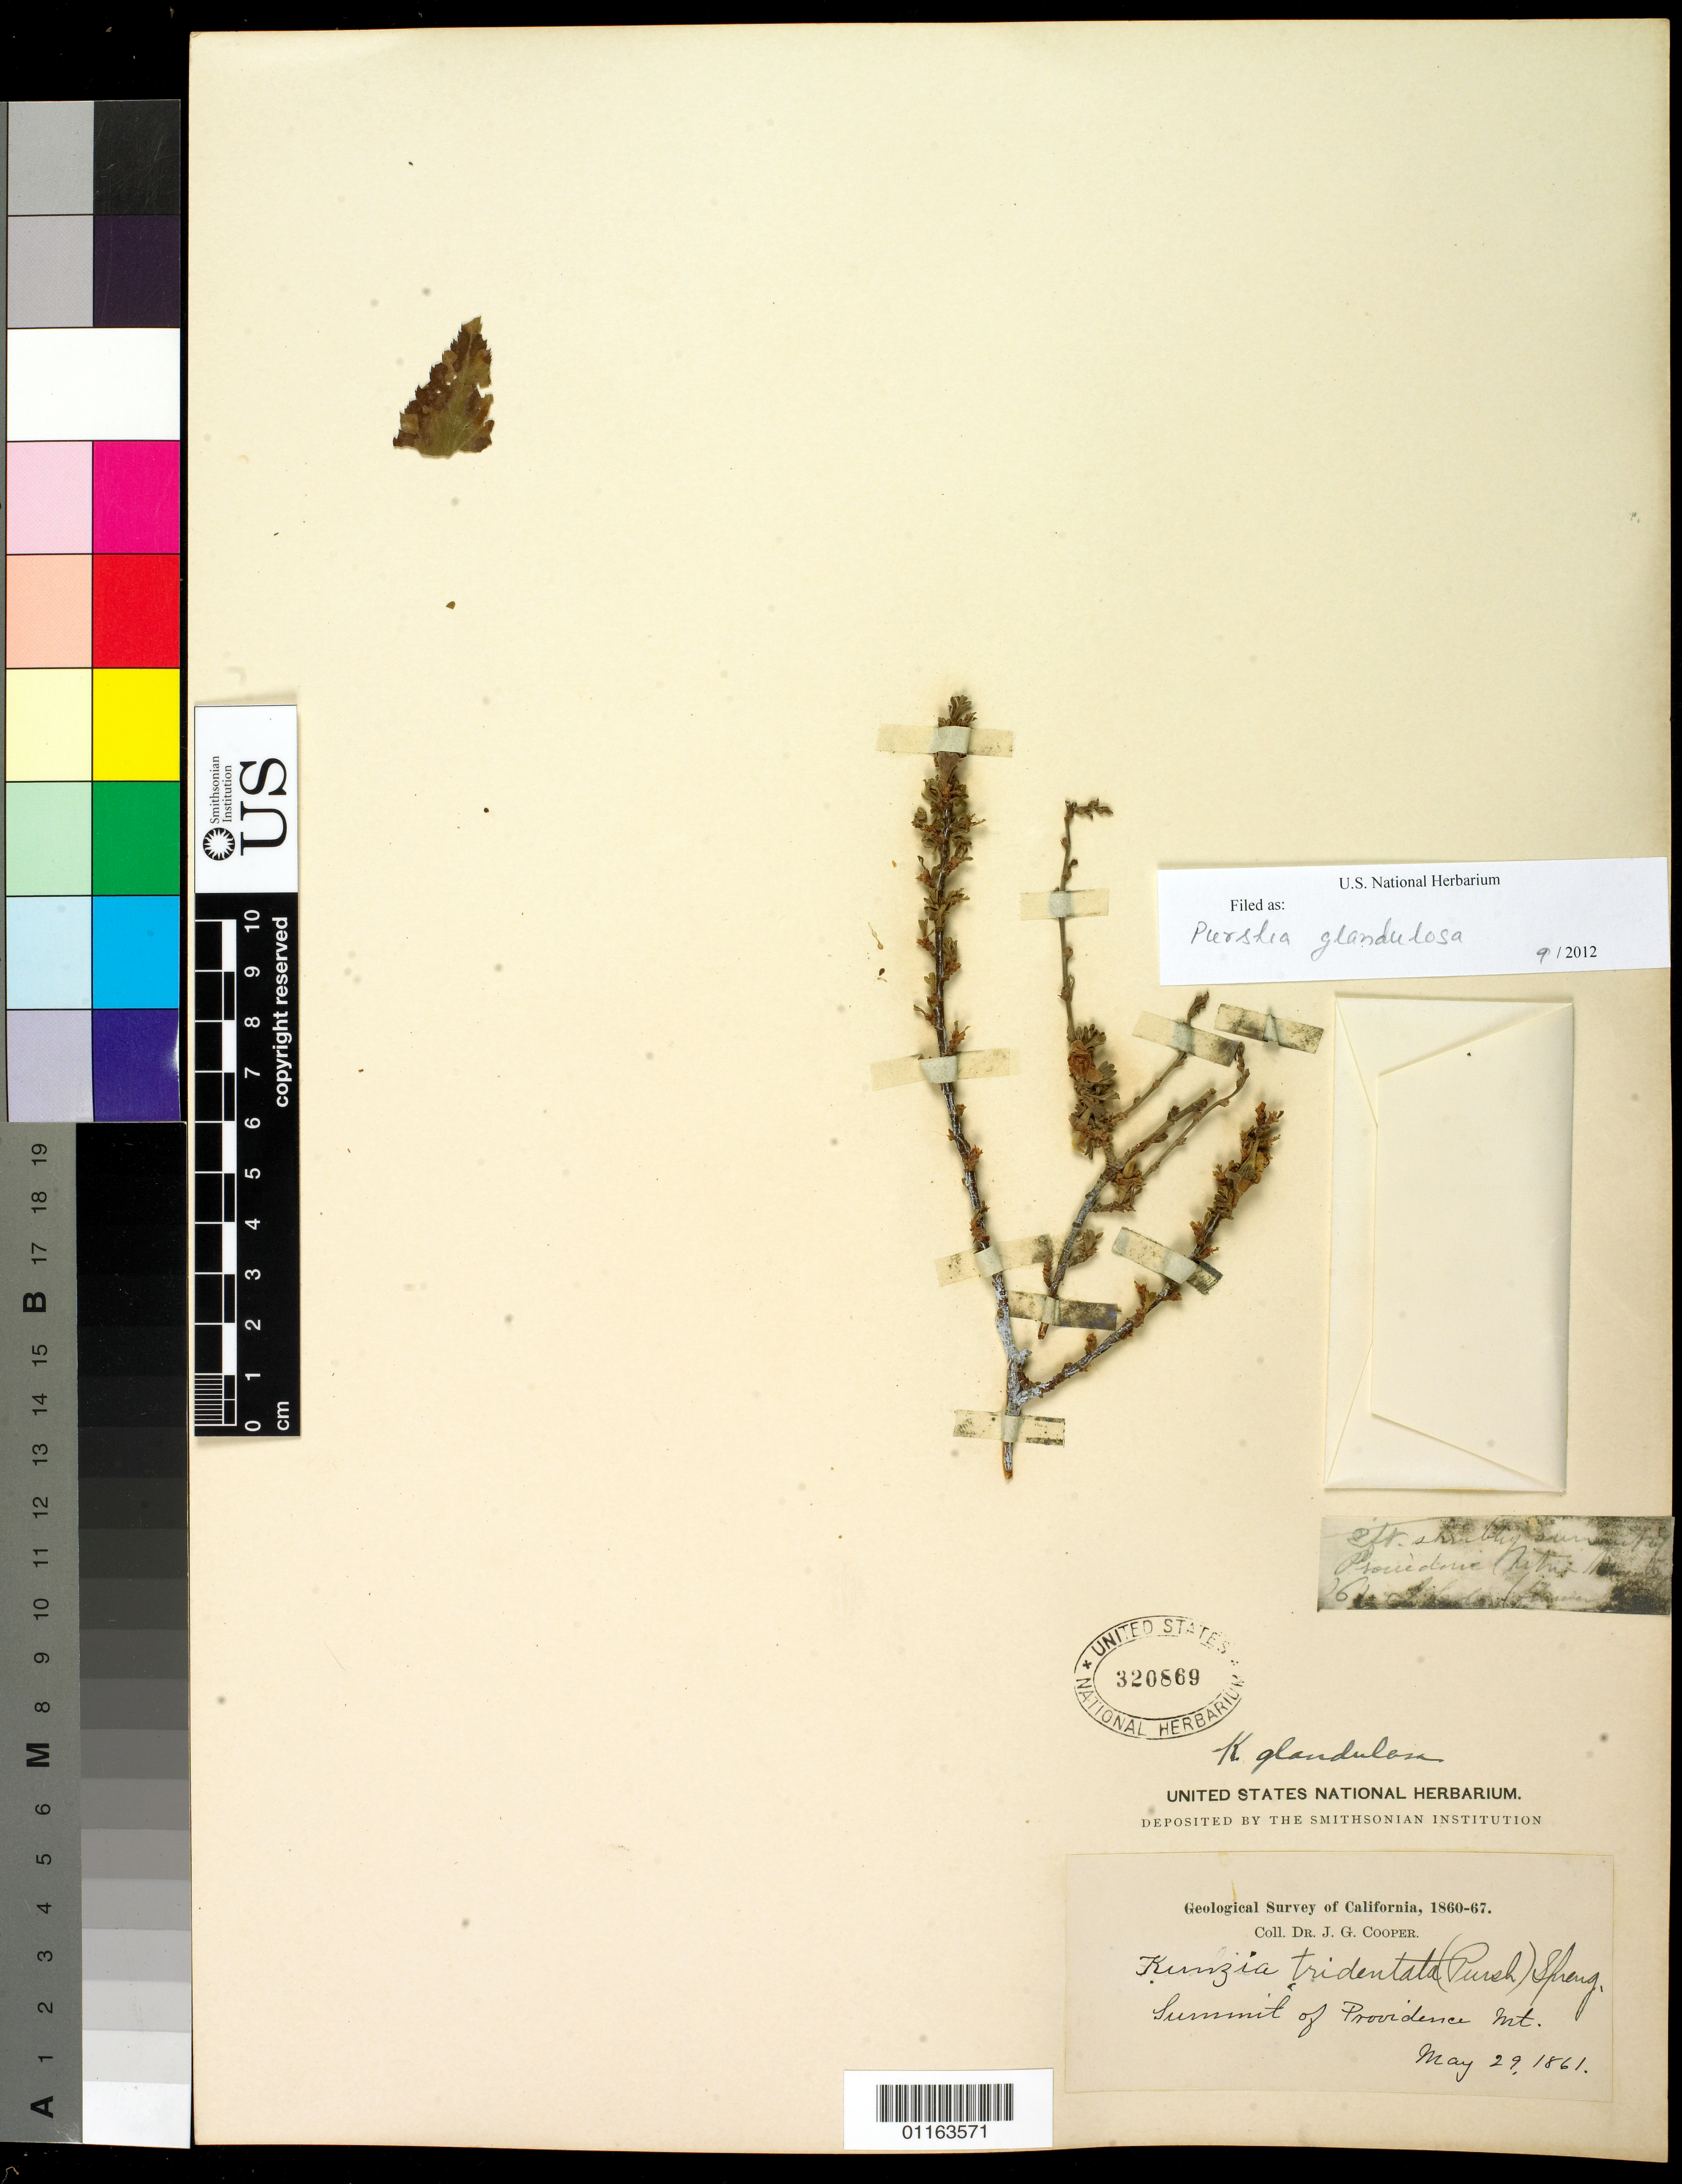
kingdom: Plantae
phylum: Tracheophyta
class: Magnoliopsida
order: Rosales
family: Rosaceae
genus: Purshia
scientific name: Purshia glandulosa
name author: Curran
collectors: J. G. Cooper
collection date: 1861-05-29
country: United States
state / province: California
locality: Summit of Providence Mt.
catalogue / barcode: US 320869